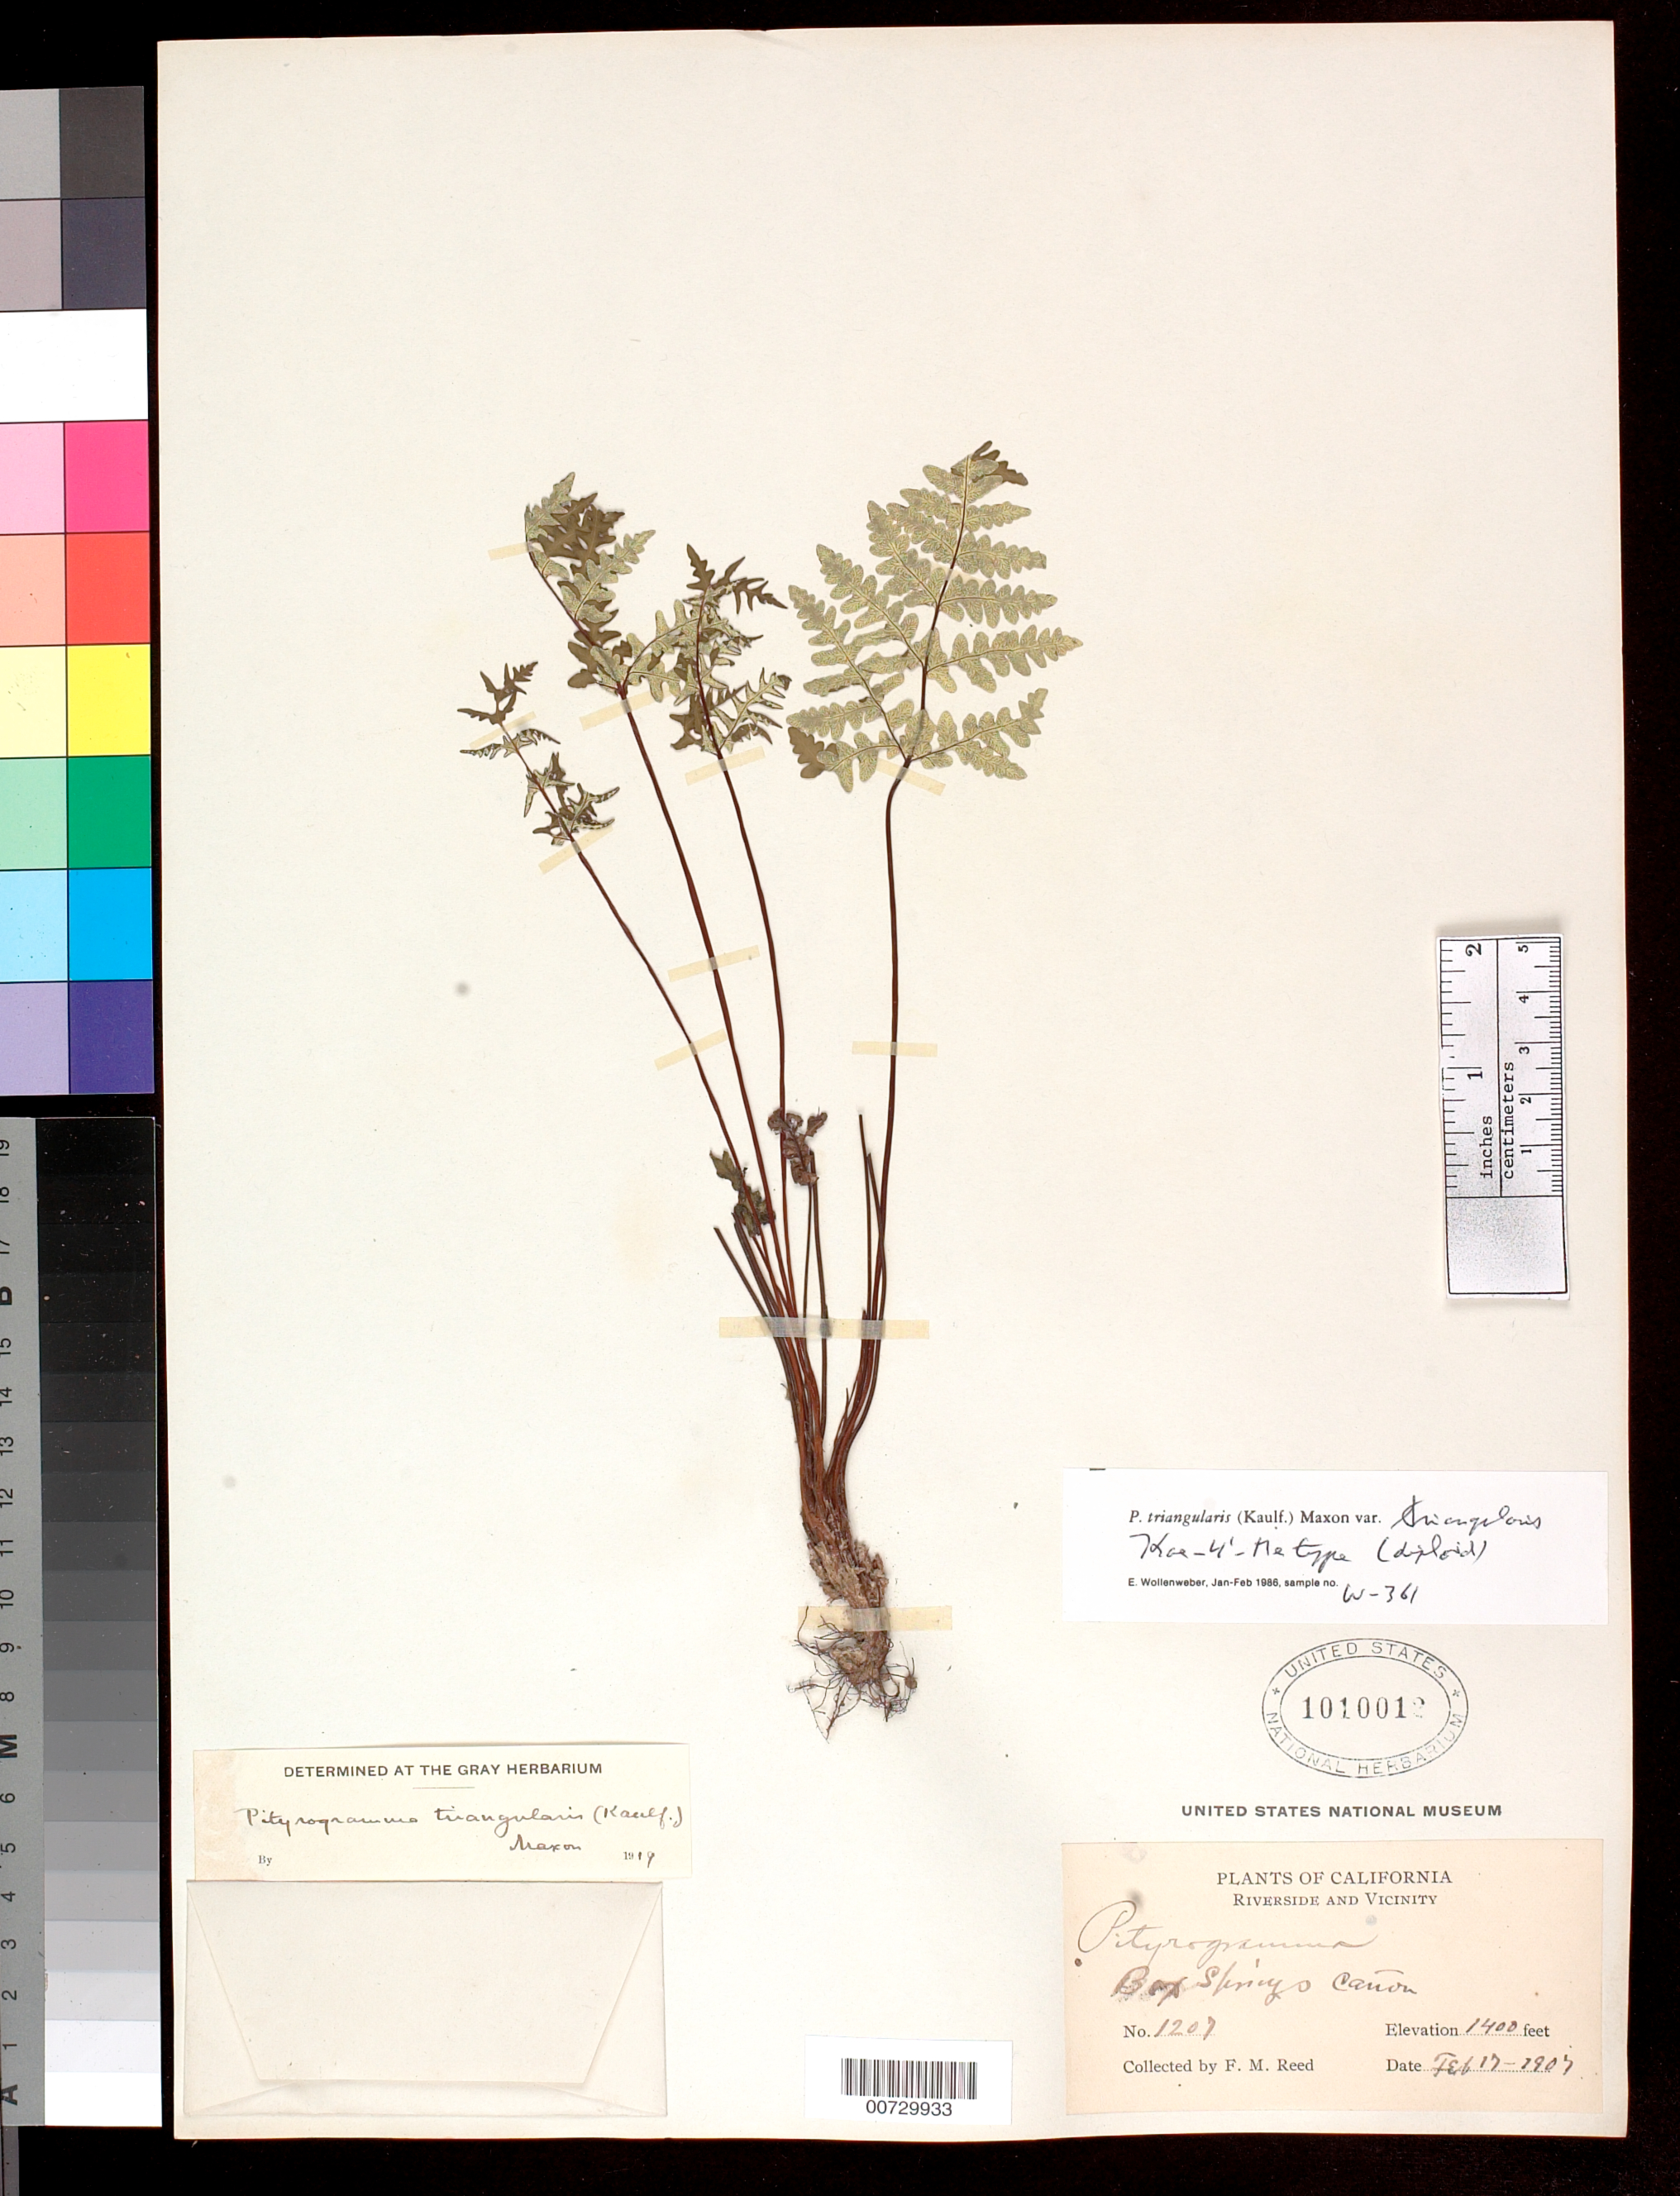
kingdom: Plantae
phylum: Tracheophyta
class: Polypodiopsida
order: Polypodiales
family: Pteridaceae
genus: Pentagramma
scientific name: Pentagramma triangularis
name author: (Kaulf.) Yatsk. et al.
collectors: F. Reed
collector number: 1207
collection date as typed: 17 Feb 1907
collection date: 1907-02-17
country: United States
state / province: California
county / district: Riverside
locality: Box Springs Cañon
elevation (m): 427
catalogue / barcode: US 101001